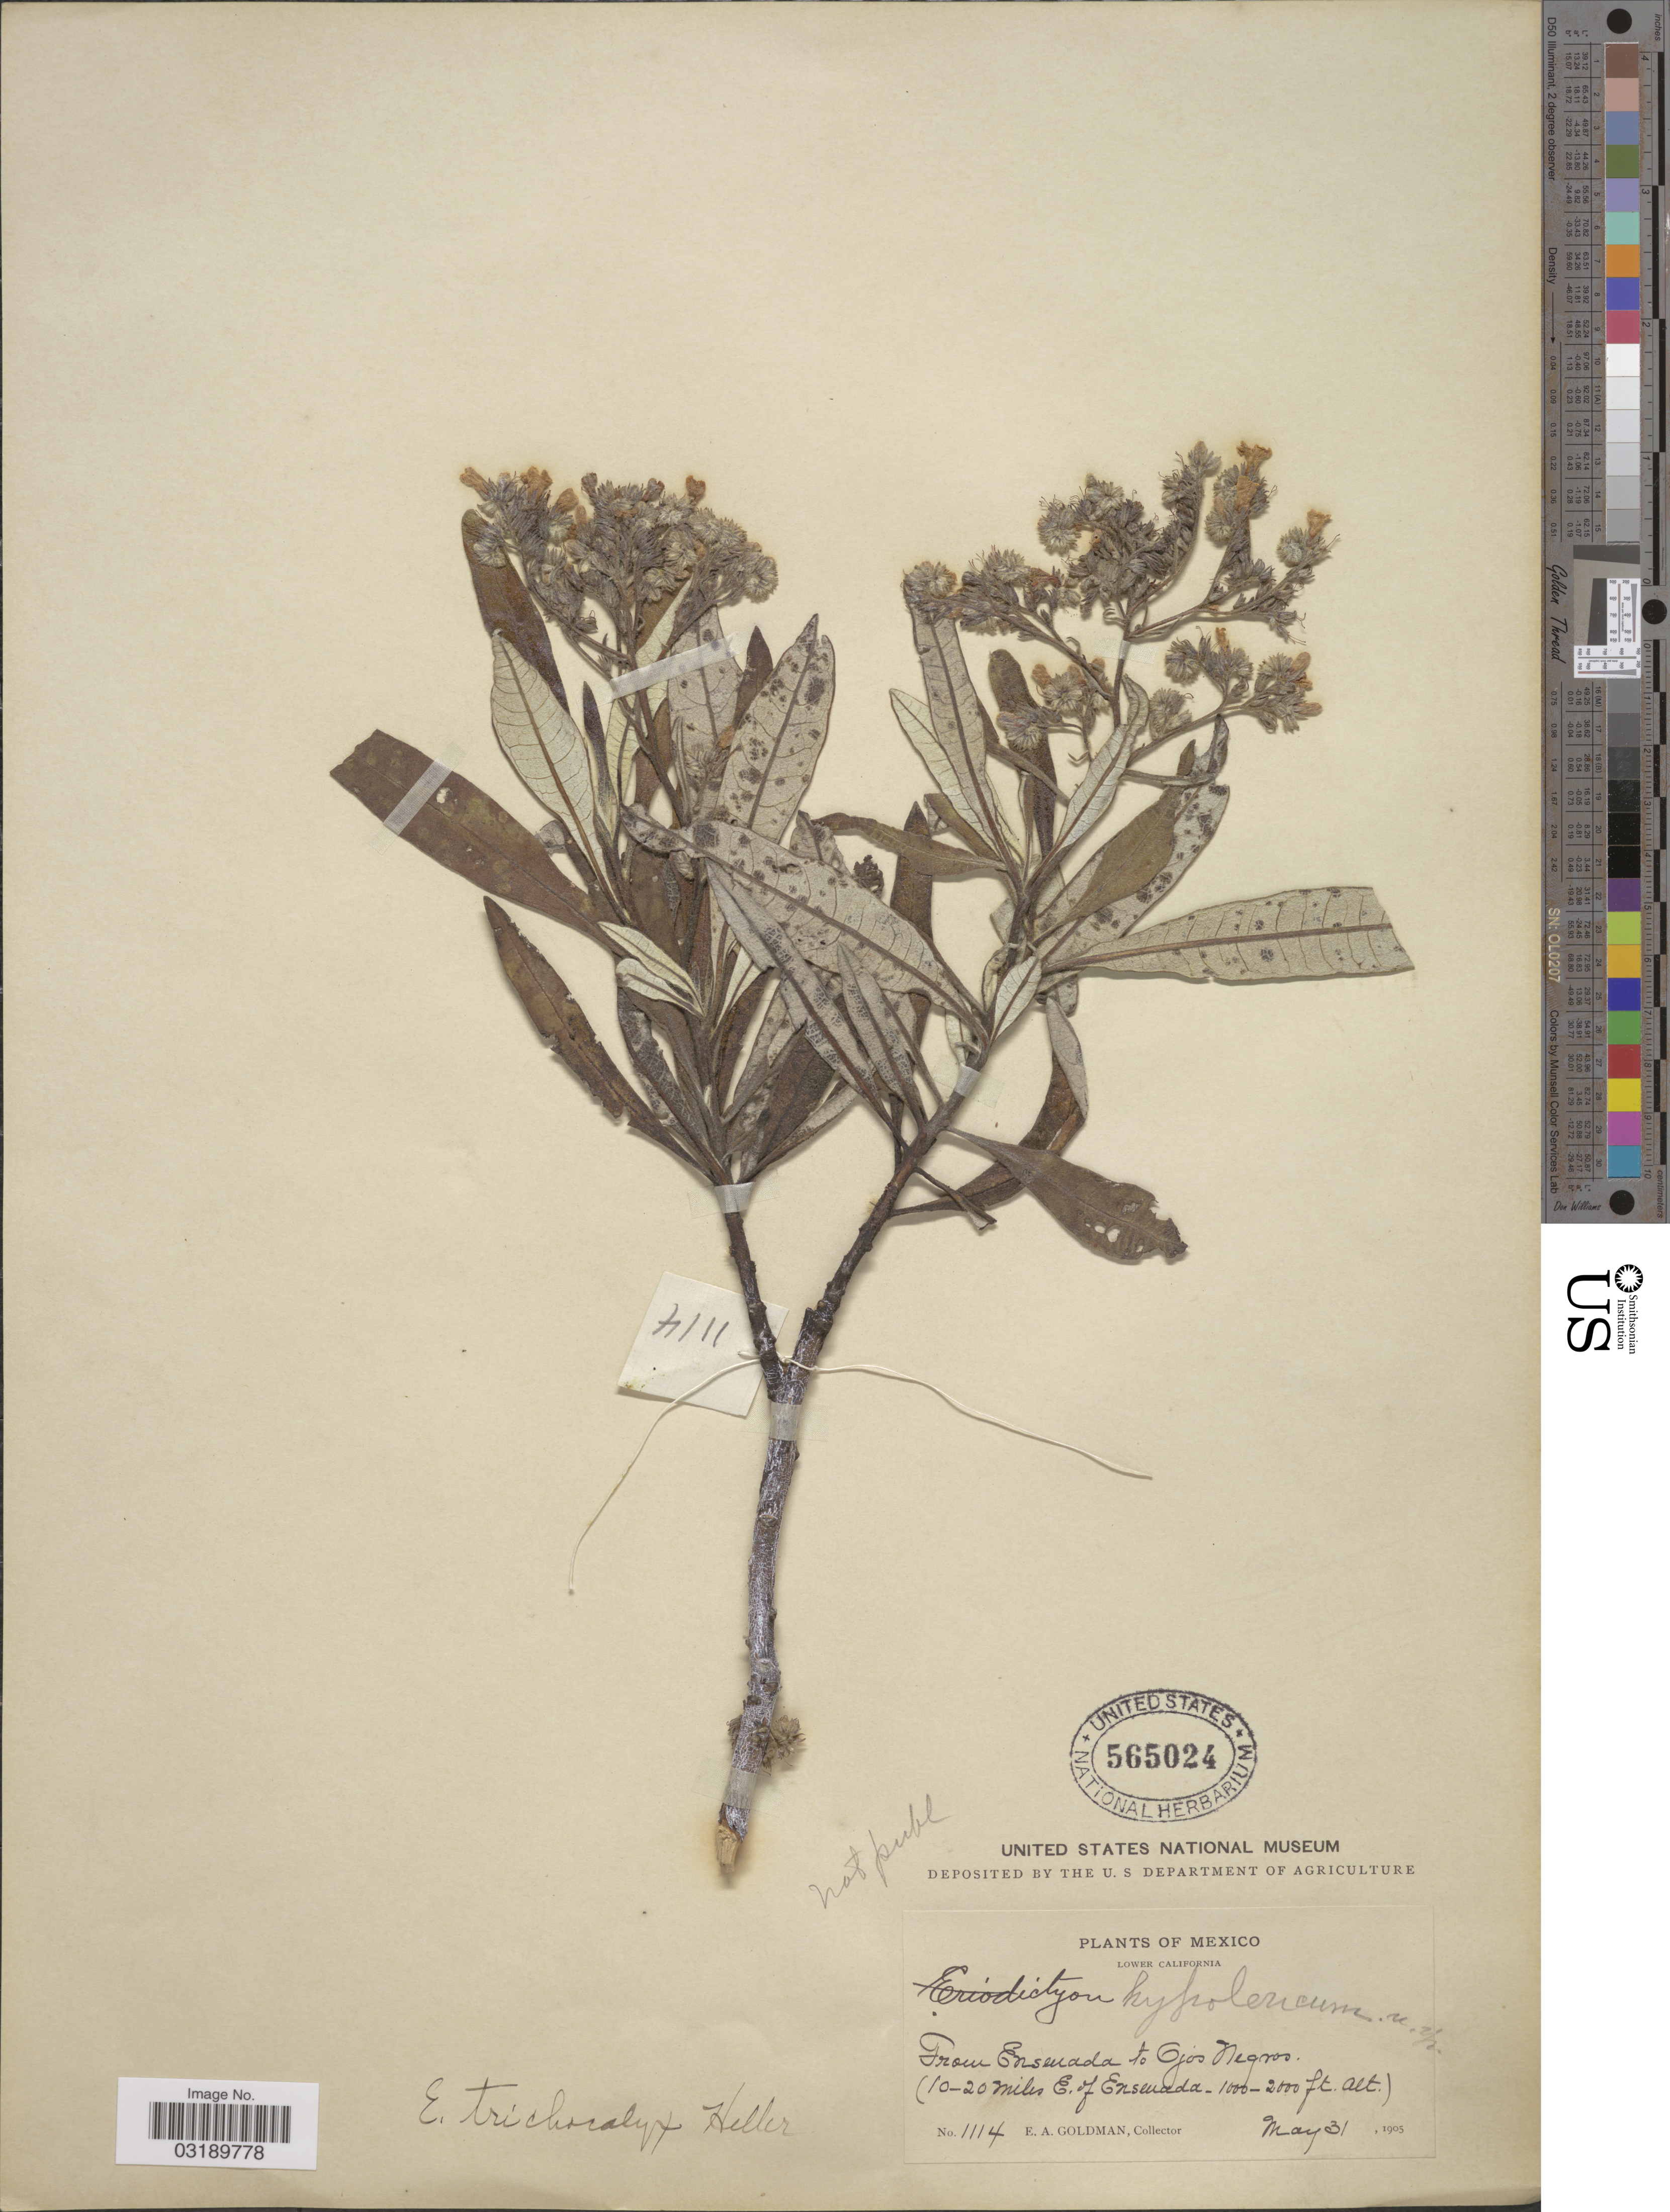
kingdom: Plantae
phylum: Tracheophyta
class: Magnoliopsida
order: Boraginales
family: Namaceae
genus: Eriodictyon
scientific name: Eriodictyon trichocalyx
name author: A. Heller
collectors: E. A. Goldman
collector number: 1114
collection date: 1905-05-31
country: Mexico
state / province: Baja California Norte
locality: Lower California. From Ensenada to Ojos Negros. (10-20 miles E. of Ensenada).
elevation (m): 305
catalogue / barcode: US 565024